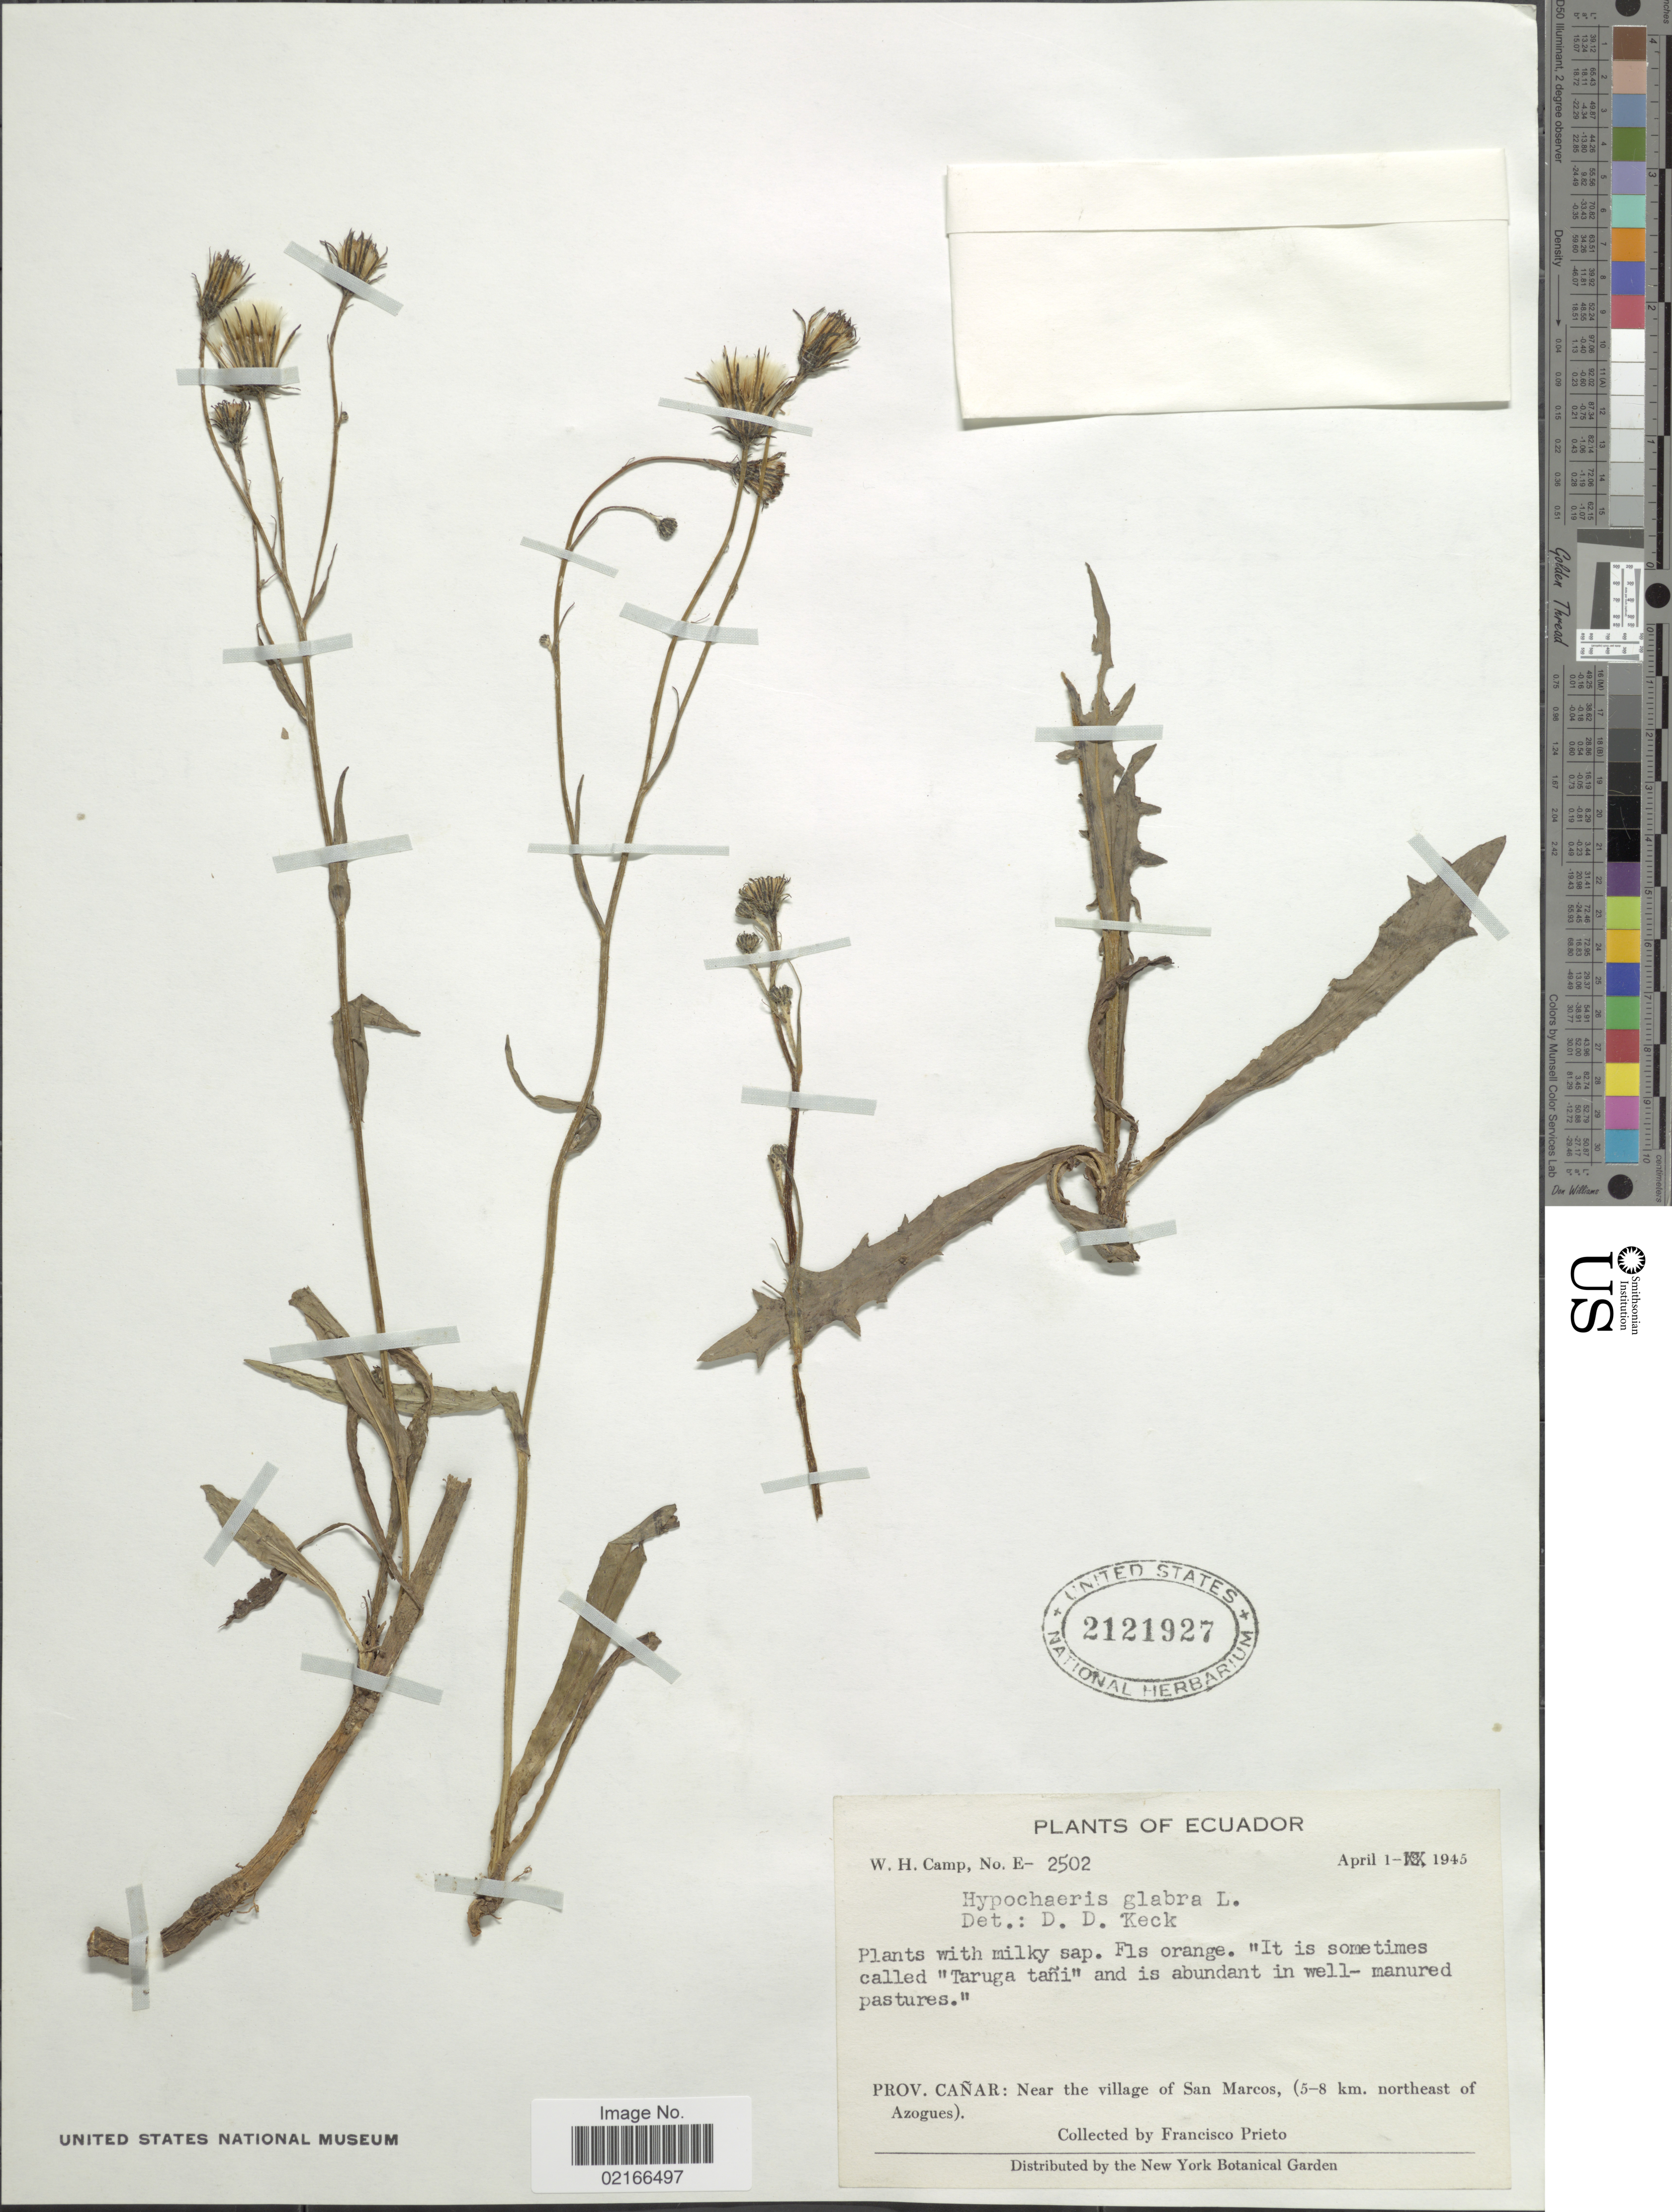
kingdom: Plantae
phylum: Tracheophyta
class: Magnoliopsida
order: Asterales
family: Asteraceae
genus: Hypochaeris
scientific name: Hypochaeris chillensis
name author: (Kunth) Britton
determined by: Mailhos, Ary, (MVFA), Universidad de la Republica (URUGUAY)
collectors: F. Prieto & W. H. Camp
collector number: E-2502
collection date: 1945-04-01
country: Ecuador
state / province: Cañar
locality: Near the village of San Marcos, (5-8 km. northeast of Azogues)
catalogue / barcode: US 2121927